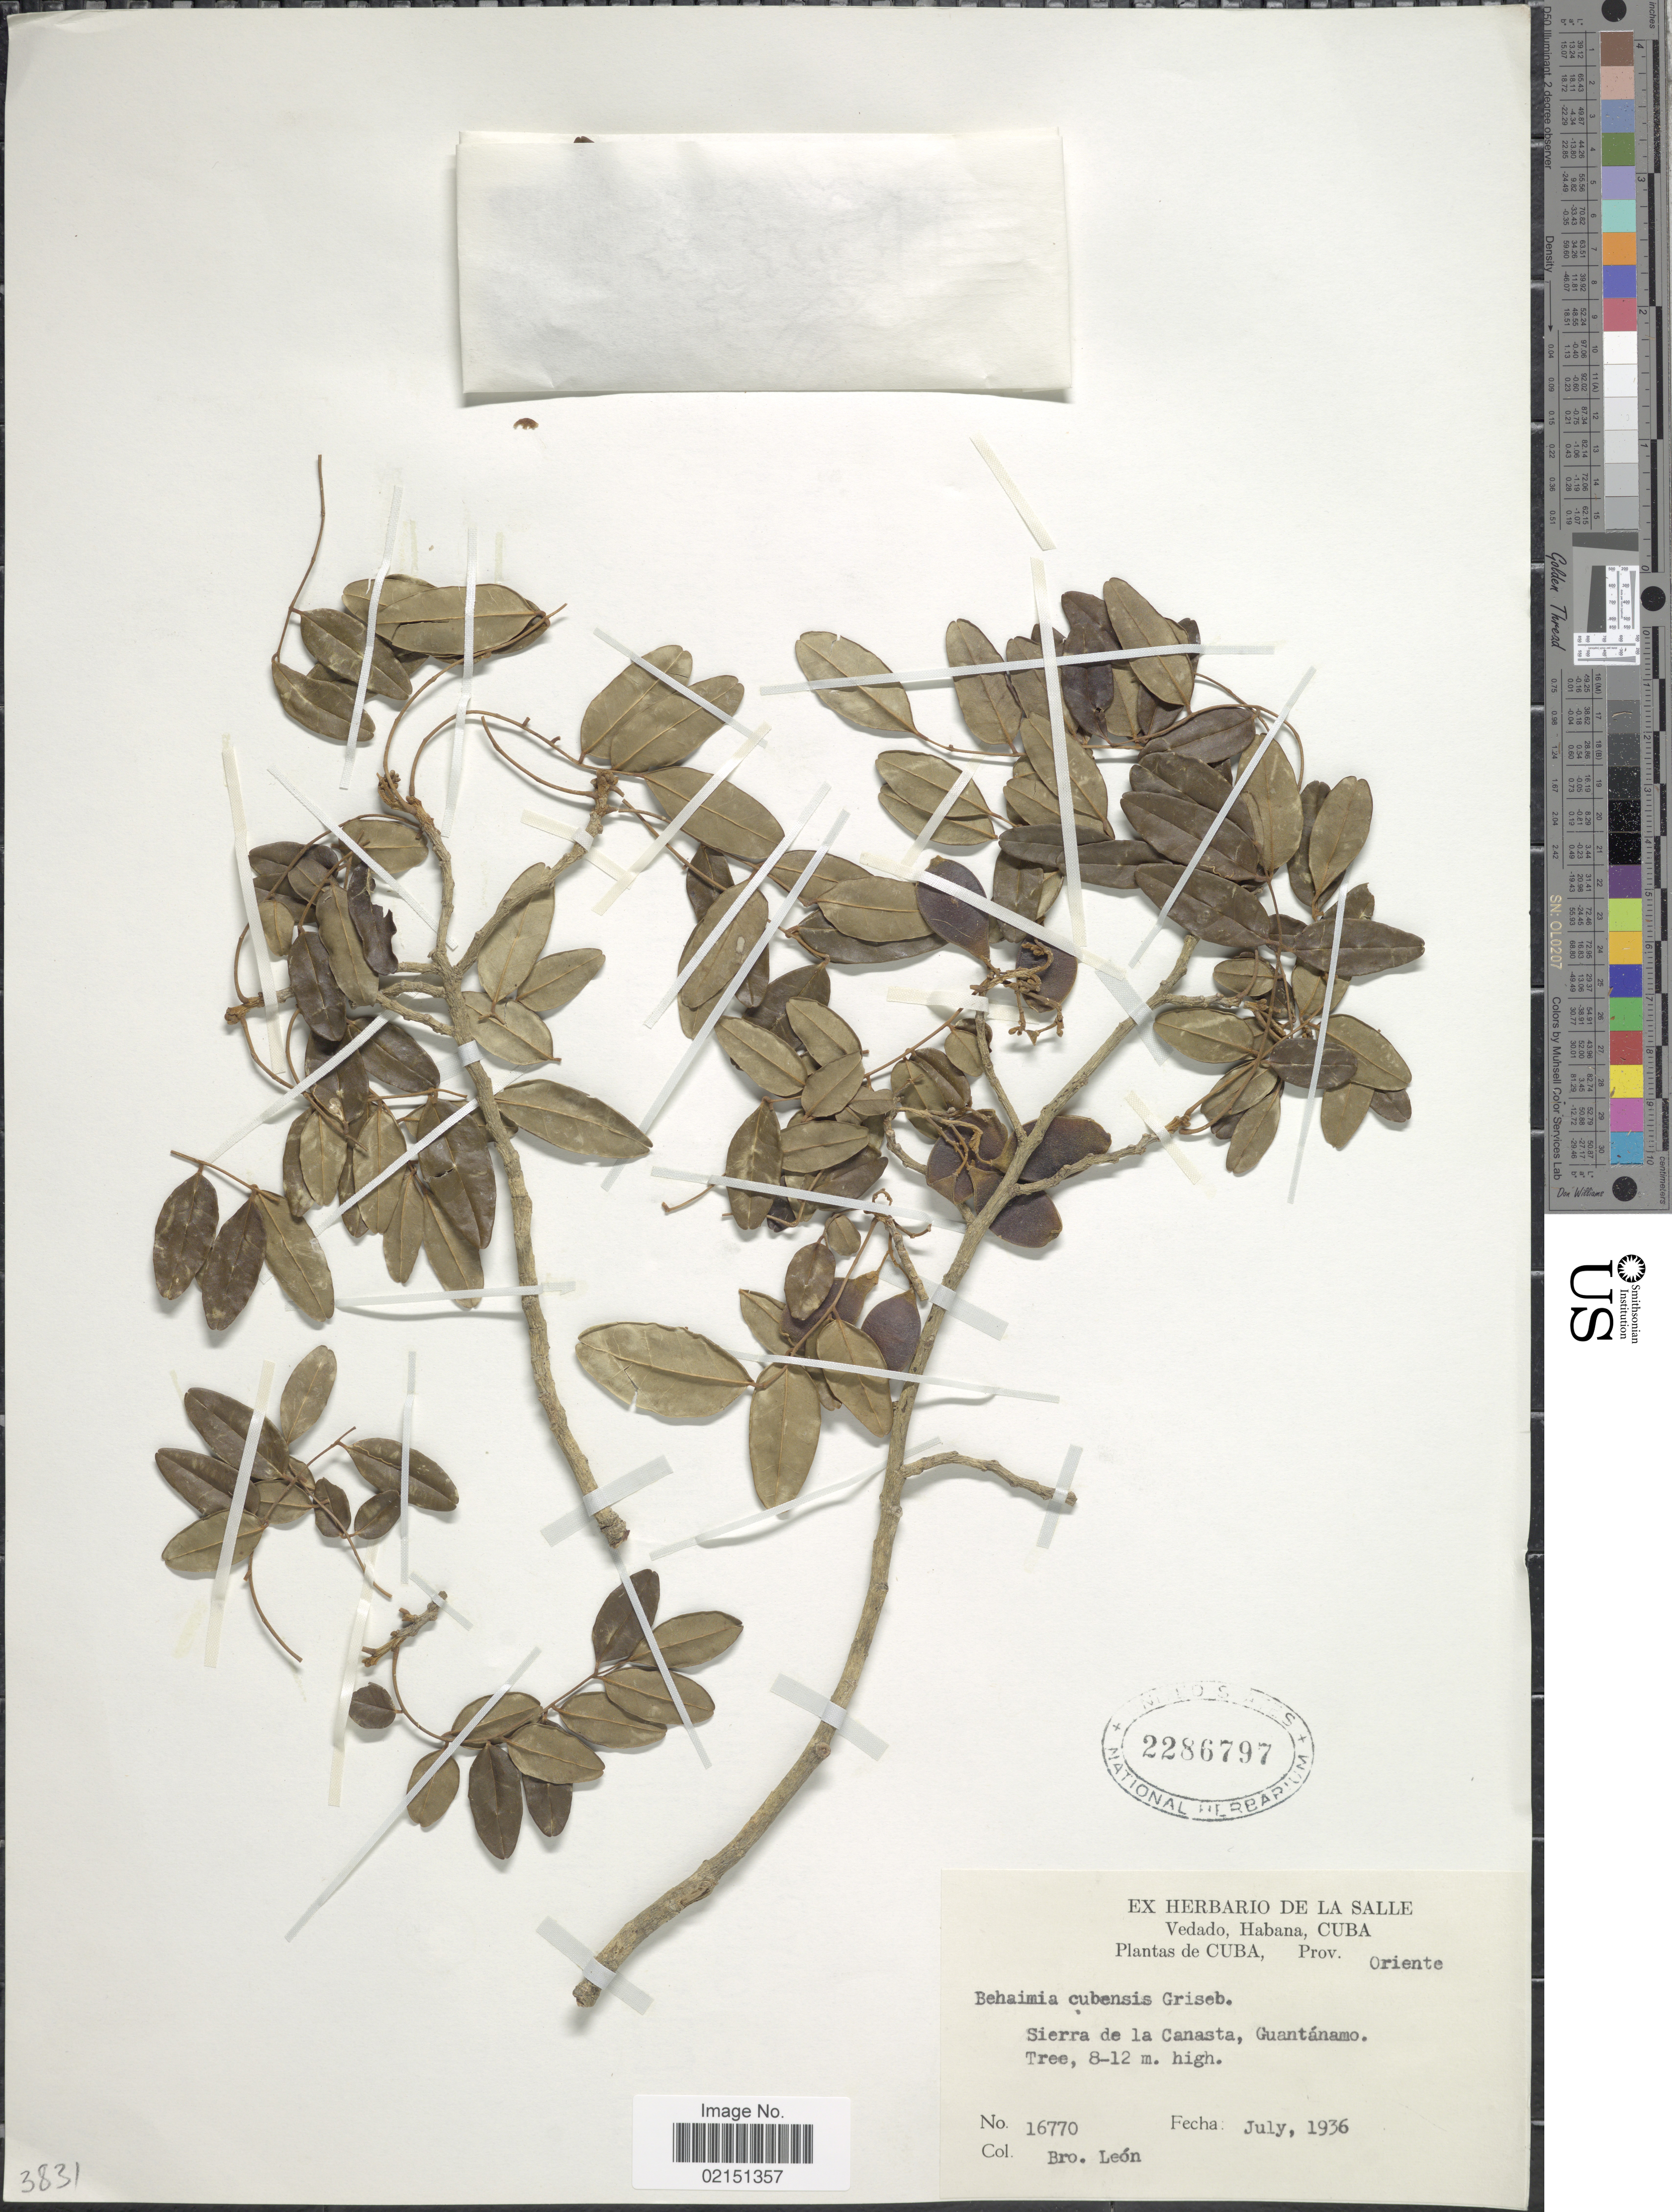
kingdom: Plantae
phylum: Tracheophyta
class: Magnoliopsida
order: Fabales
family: Fabaceae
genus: Behaimia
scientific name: Behaimia cubensis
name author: Griseb.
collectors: Bro. León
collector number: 16770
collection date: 1936-07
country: Cuba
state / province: Oriente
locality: Prov. Oriente, Sierra de la Canasta, Guantanamo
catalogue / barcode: US 2286797